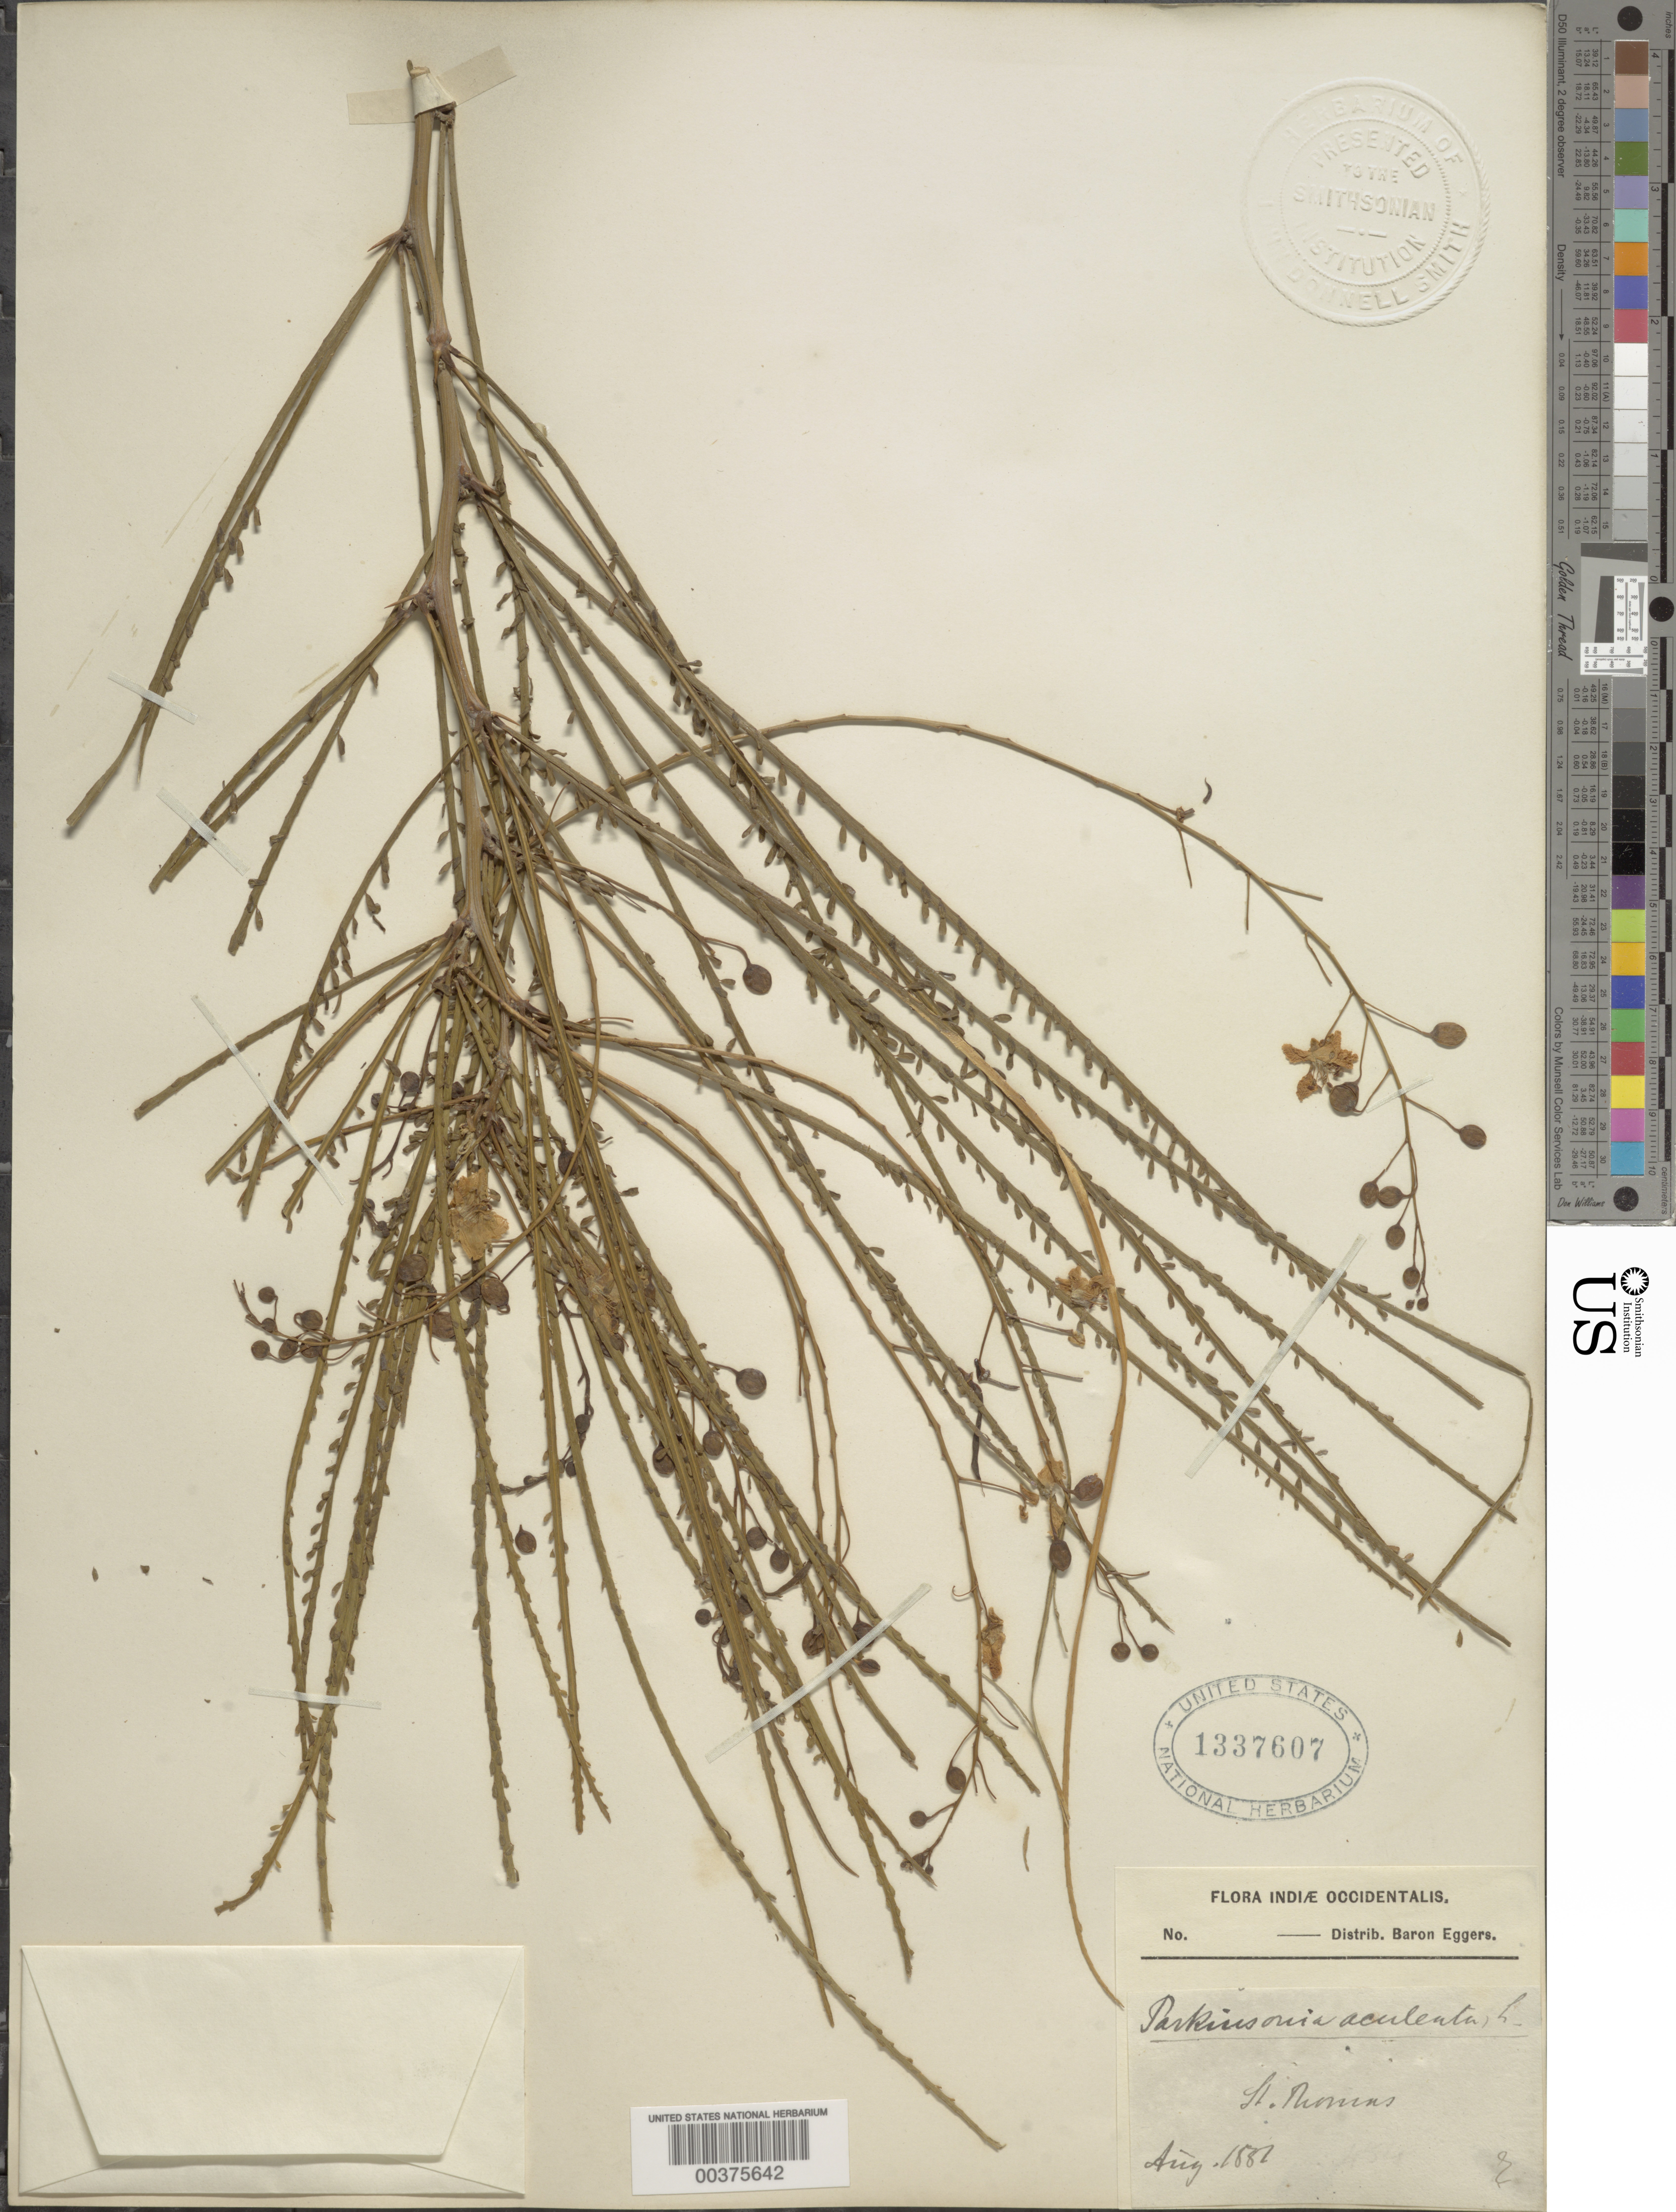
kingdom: Plantae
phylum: Tracheophyta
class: Magnoliopsida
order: Fabales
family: Fabaceae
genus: Parkinsonia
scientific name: Parkinsonia aculeata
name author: L.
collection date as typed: Aug 1882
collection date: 1882-08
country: U.S. Virgin Islands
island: St. Thomas Island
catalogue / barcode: US 1337607